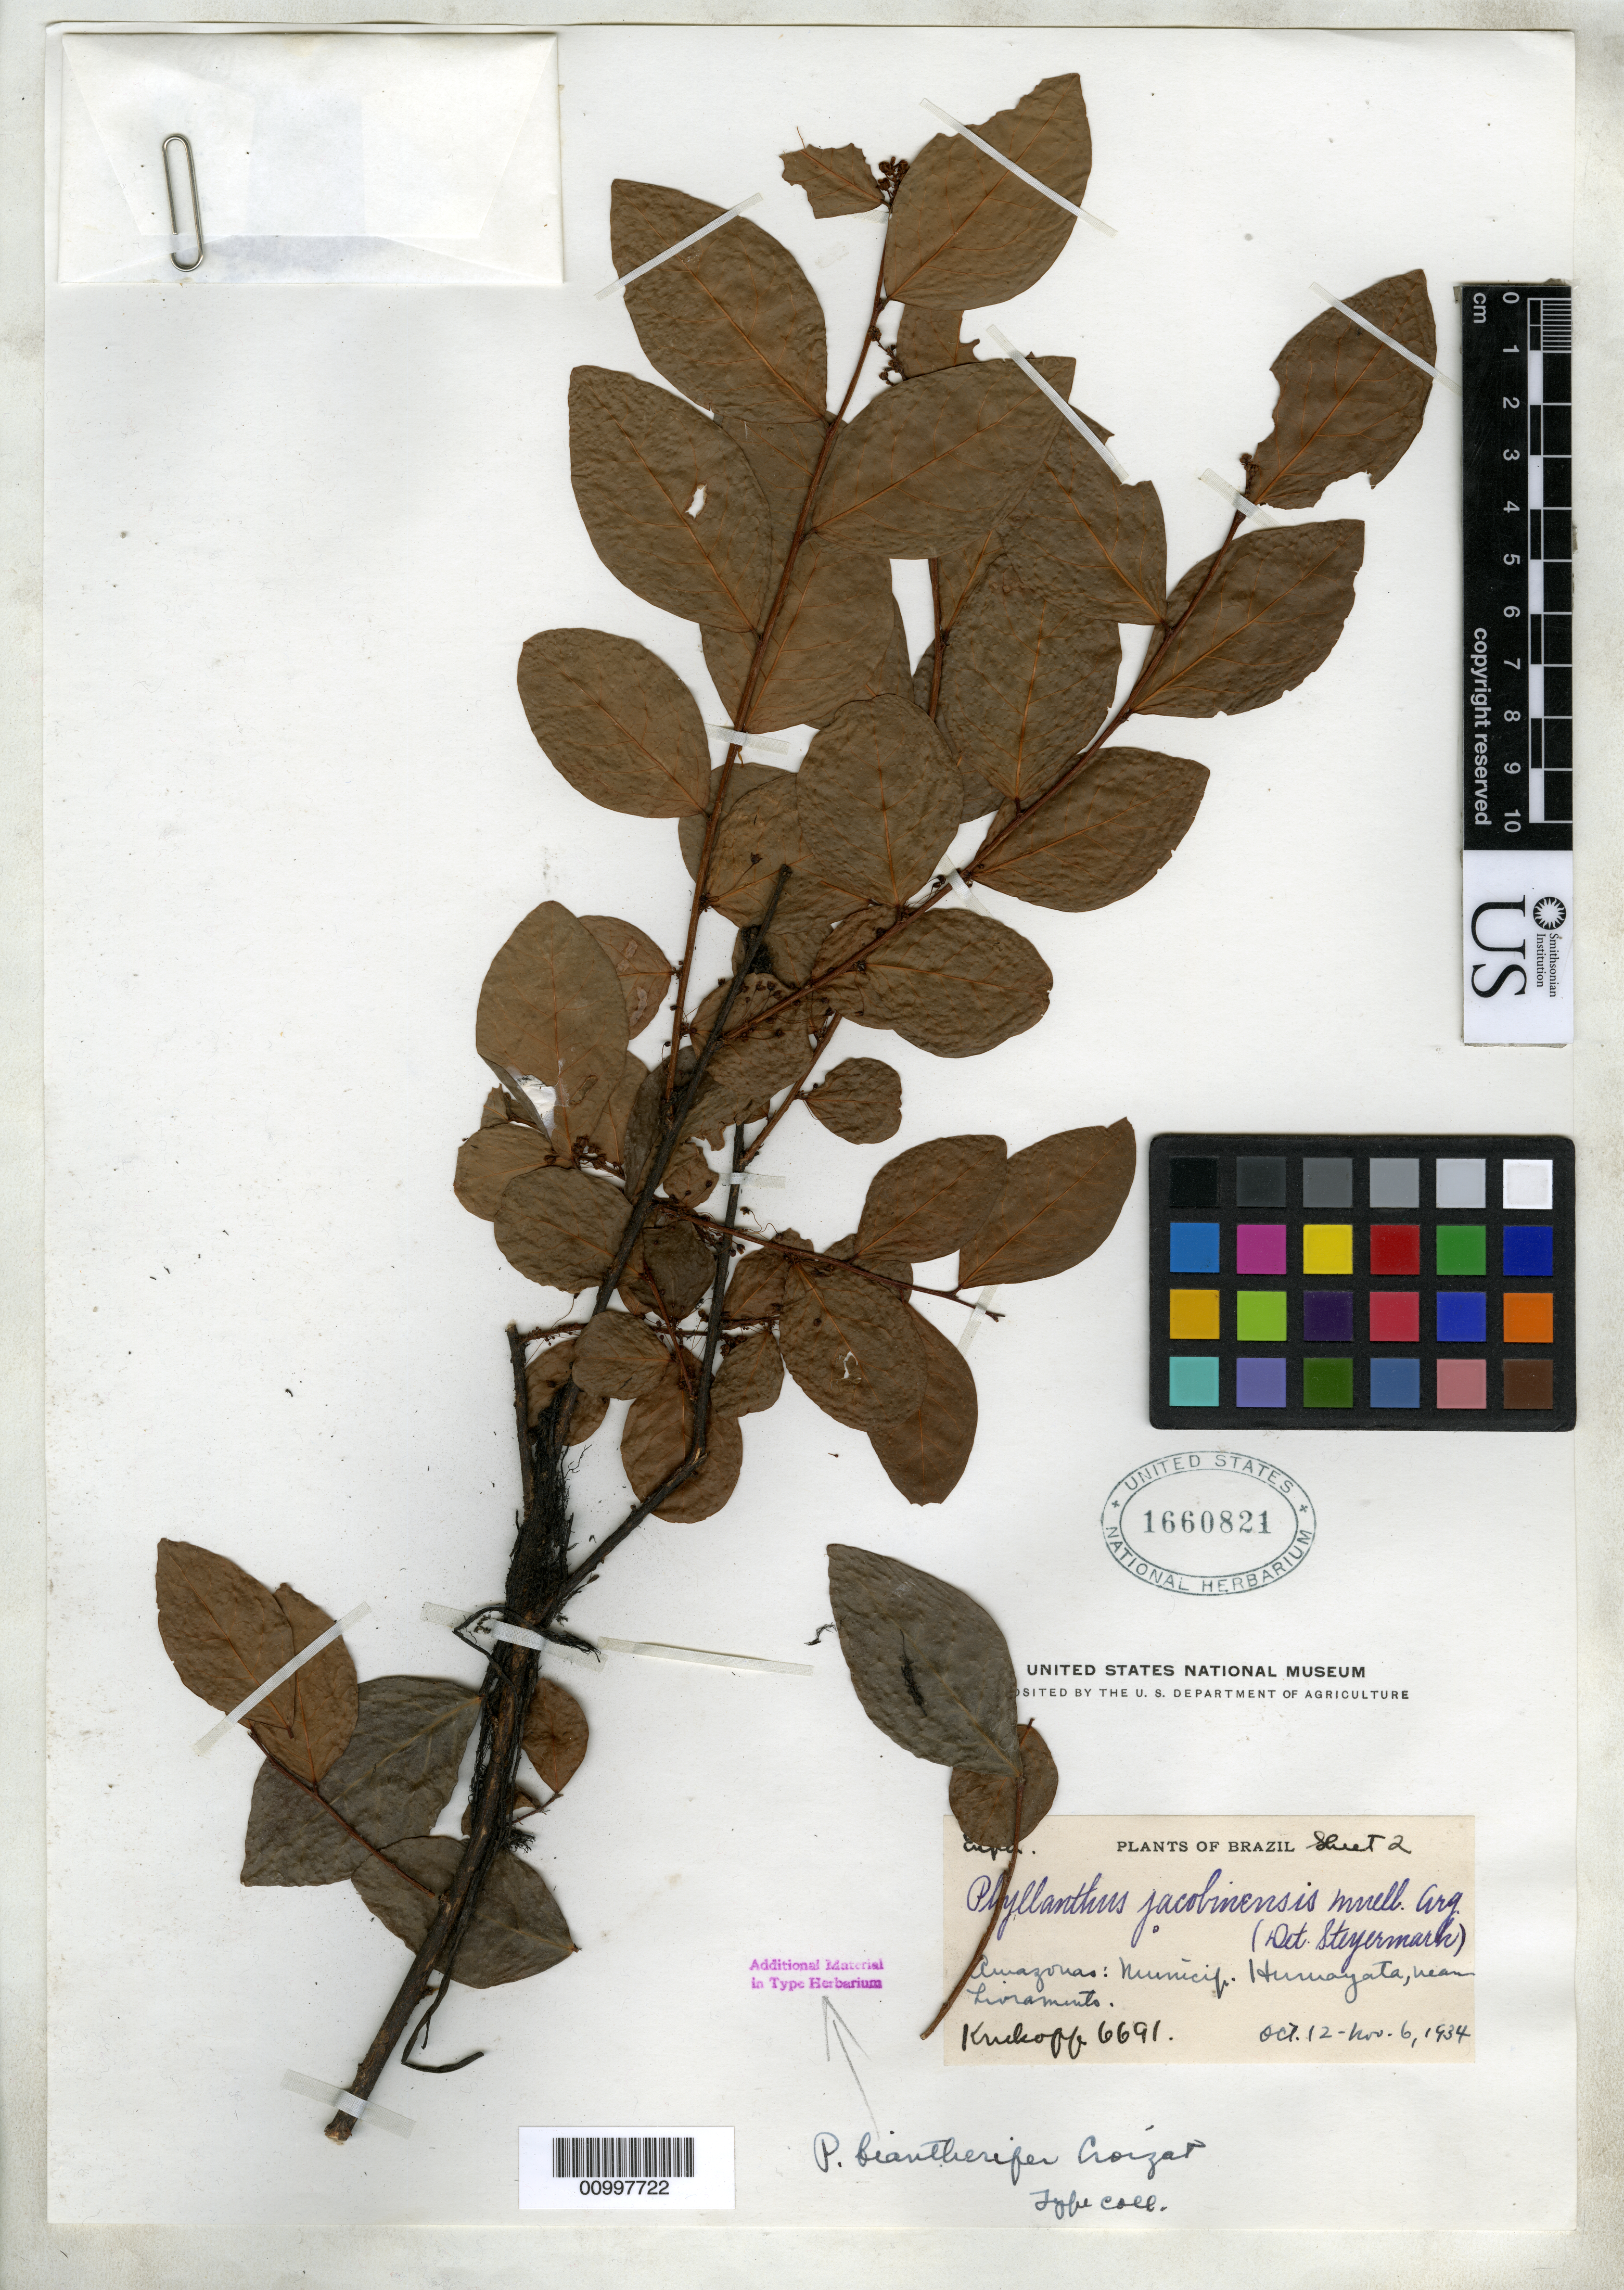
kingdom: Plantae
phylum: Tracheophyta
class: Magnoliopsida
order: Malpighiales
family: Phyllanthaceae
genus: Phyllanthus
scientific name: Phyllanthus biantherifer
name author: Croizat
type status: Isotype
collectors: B. A. Krukoff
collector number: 6691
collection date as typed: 12 Oct 1934 to 06 Nov 1934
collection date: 1934-10-12/1934-11-06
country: Brazil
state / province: Amazonas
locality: Humayata, near Livramento.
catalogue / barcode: US 1660821